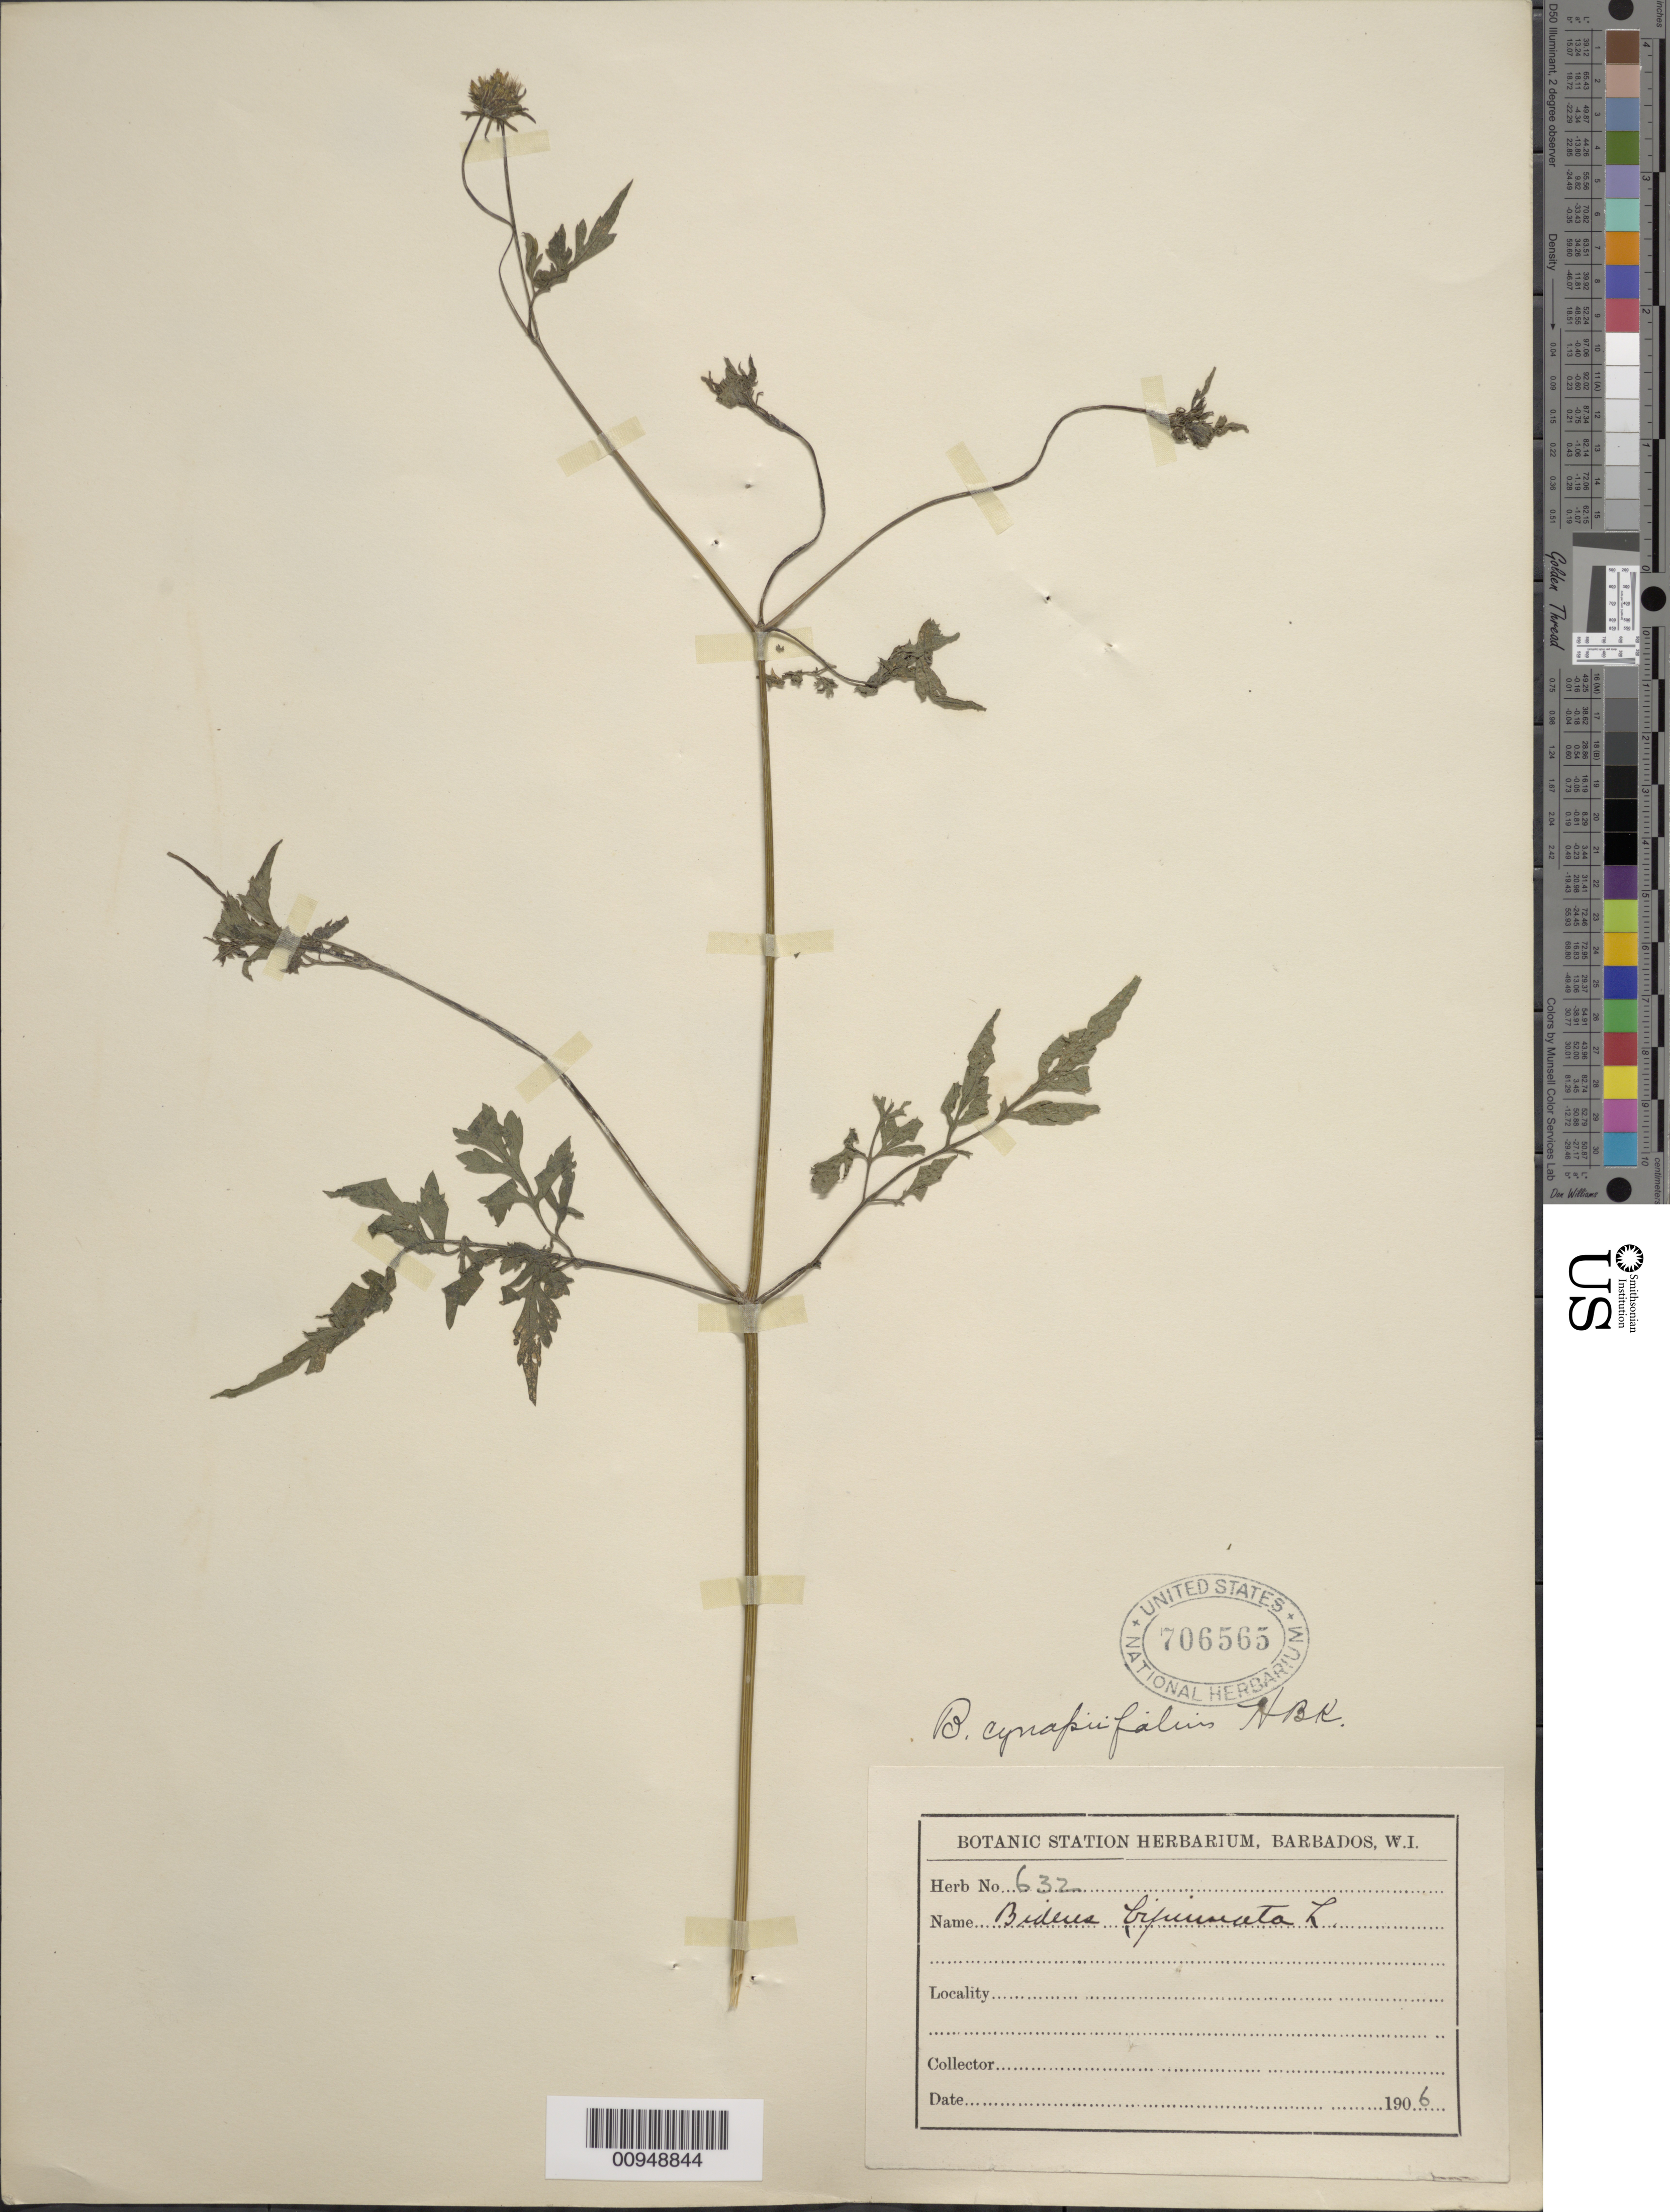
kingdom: Plantae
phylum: Tracheophyta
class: Magnoliopsida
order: Asterales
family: Asteraceae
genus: Bidens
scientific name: Bidens cynapiifolia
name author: Kunth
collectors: ex herb. Bot. Sta. Barbados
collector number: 632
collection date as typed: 1906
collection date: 1906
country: Barbados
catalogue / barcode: US 706565